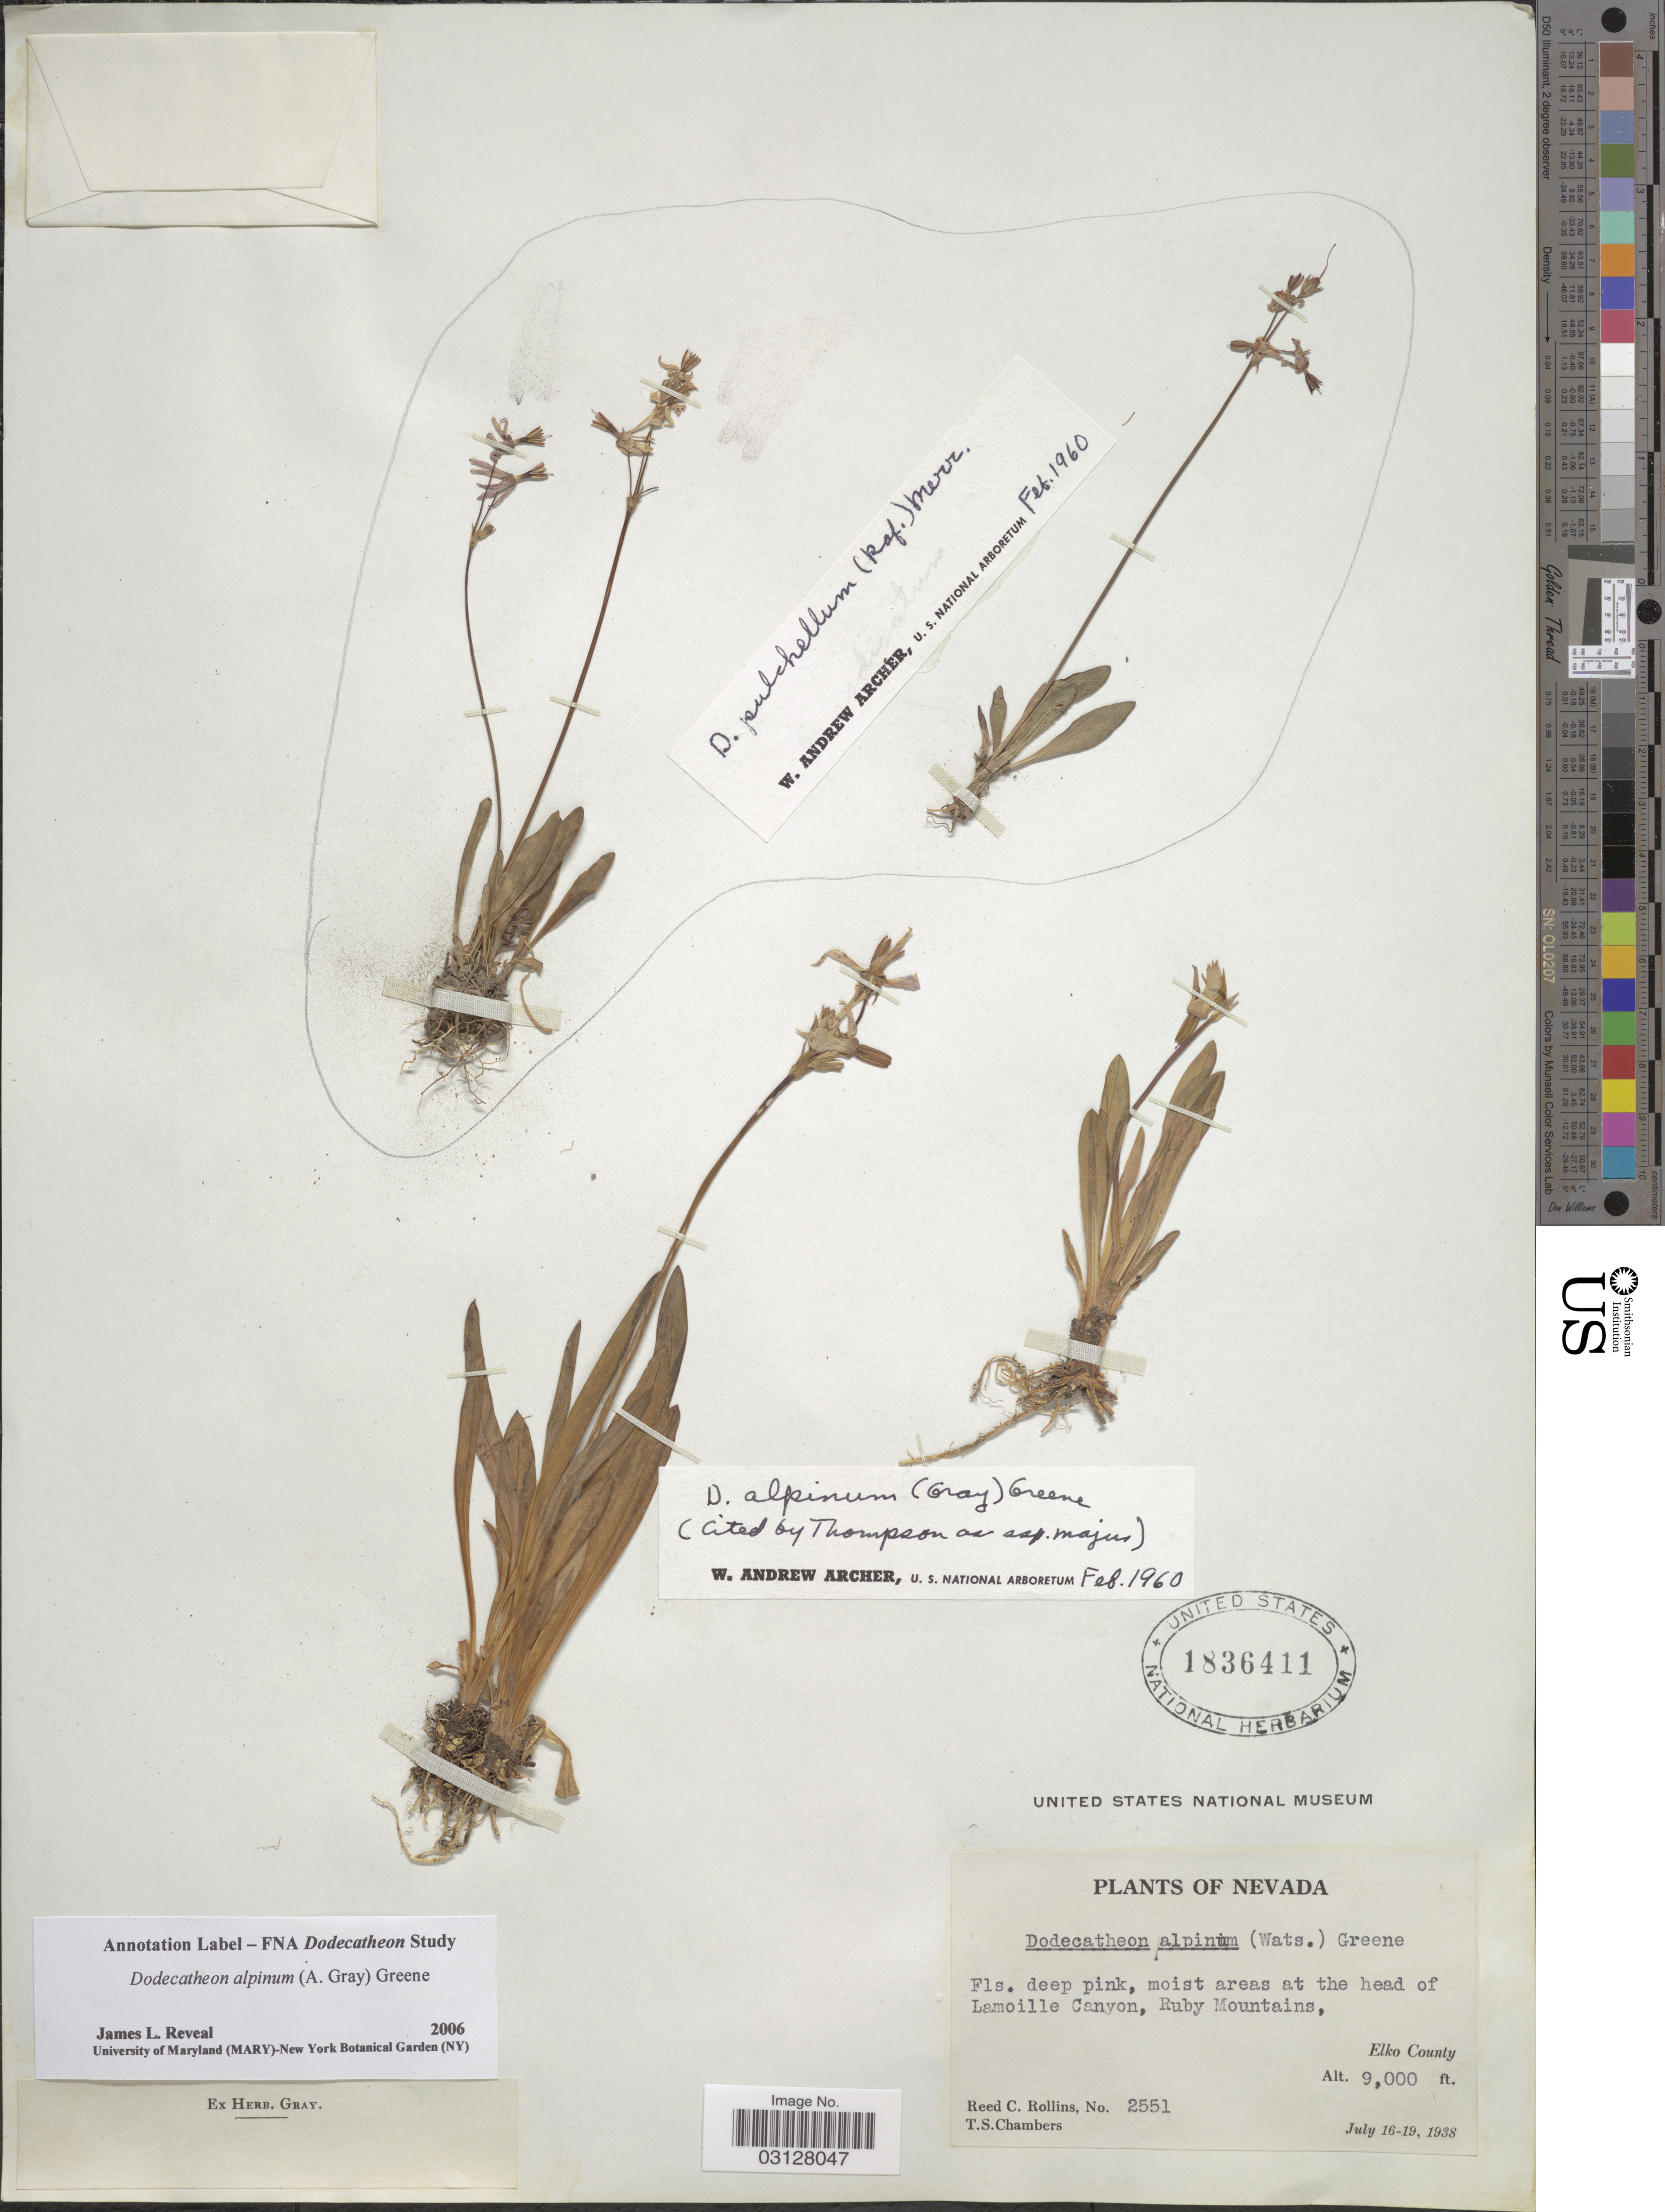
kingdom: Plantae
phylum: Tracheophyta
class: Magnoliopsida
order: Ericales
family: Primulaceae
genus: Dodecatheon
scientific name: Dodecatheon alpinum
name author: (A. Gray) Greene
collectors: R. C. Rollins & T. Chambers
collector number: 2551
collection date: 1938-07-16/1938-07-19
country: United States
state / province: Nevada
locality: Moist areas at the head of Lamoille Canyon, Ruby Mountains, Elko County.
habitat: moist areas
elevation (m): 2743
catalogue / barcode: US 1836411